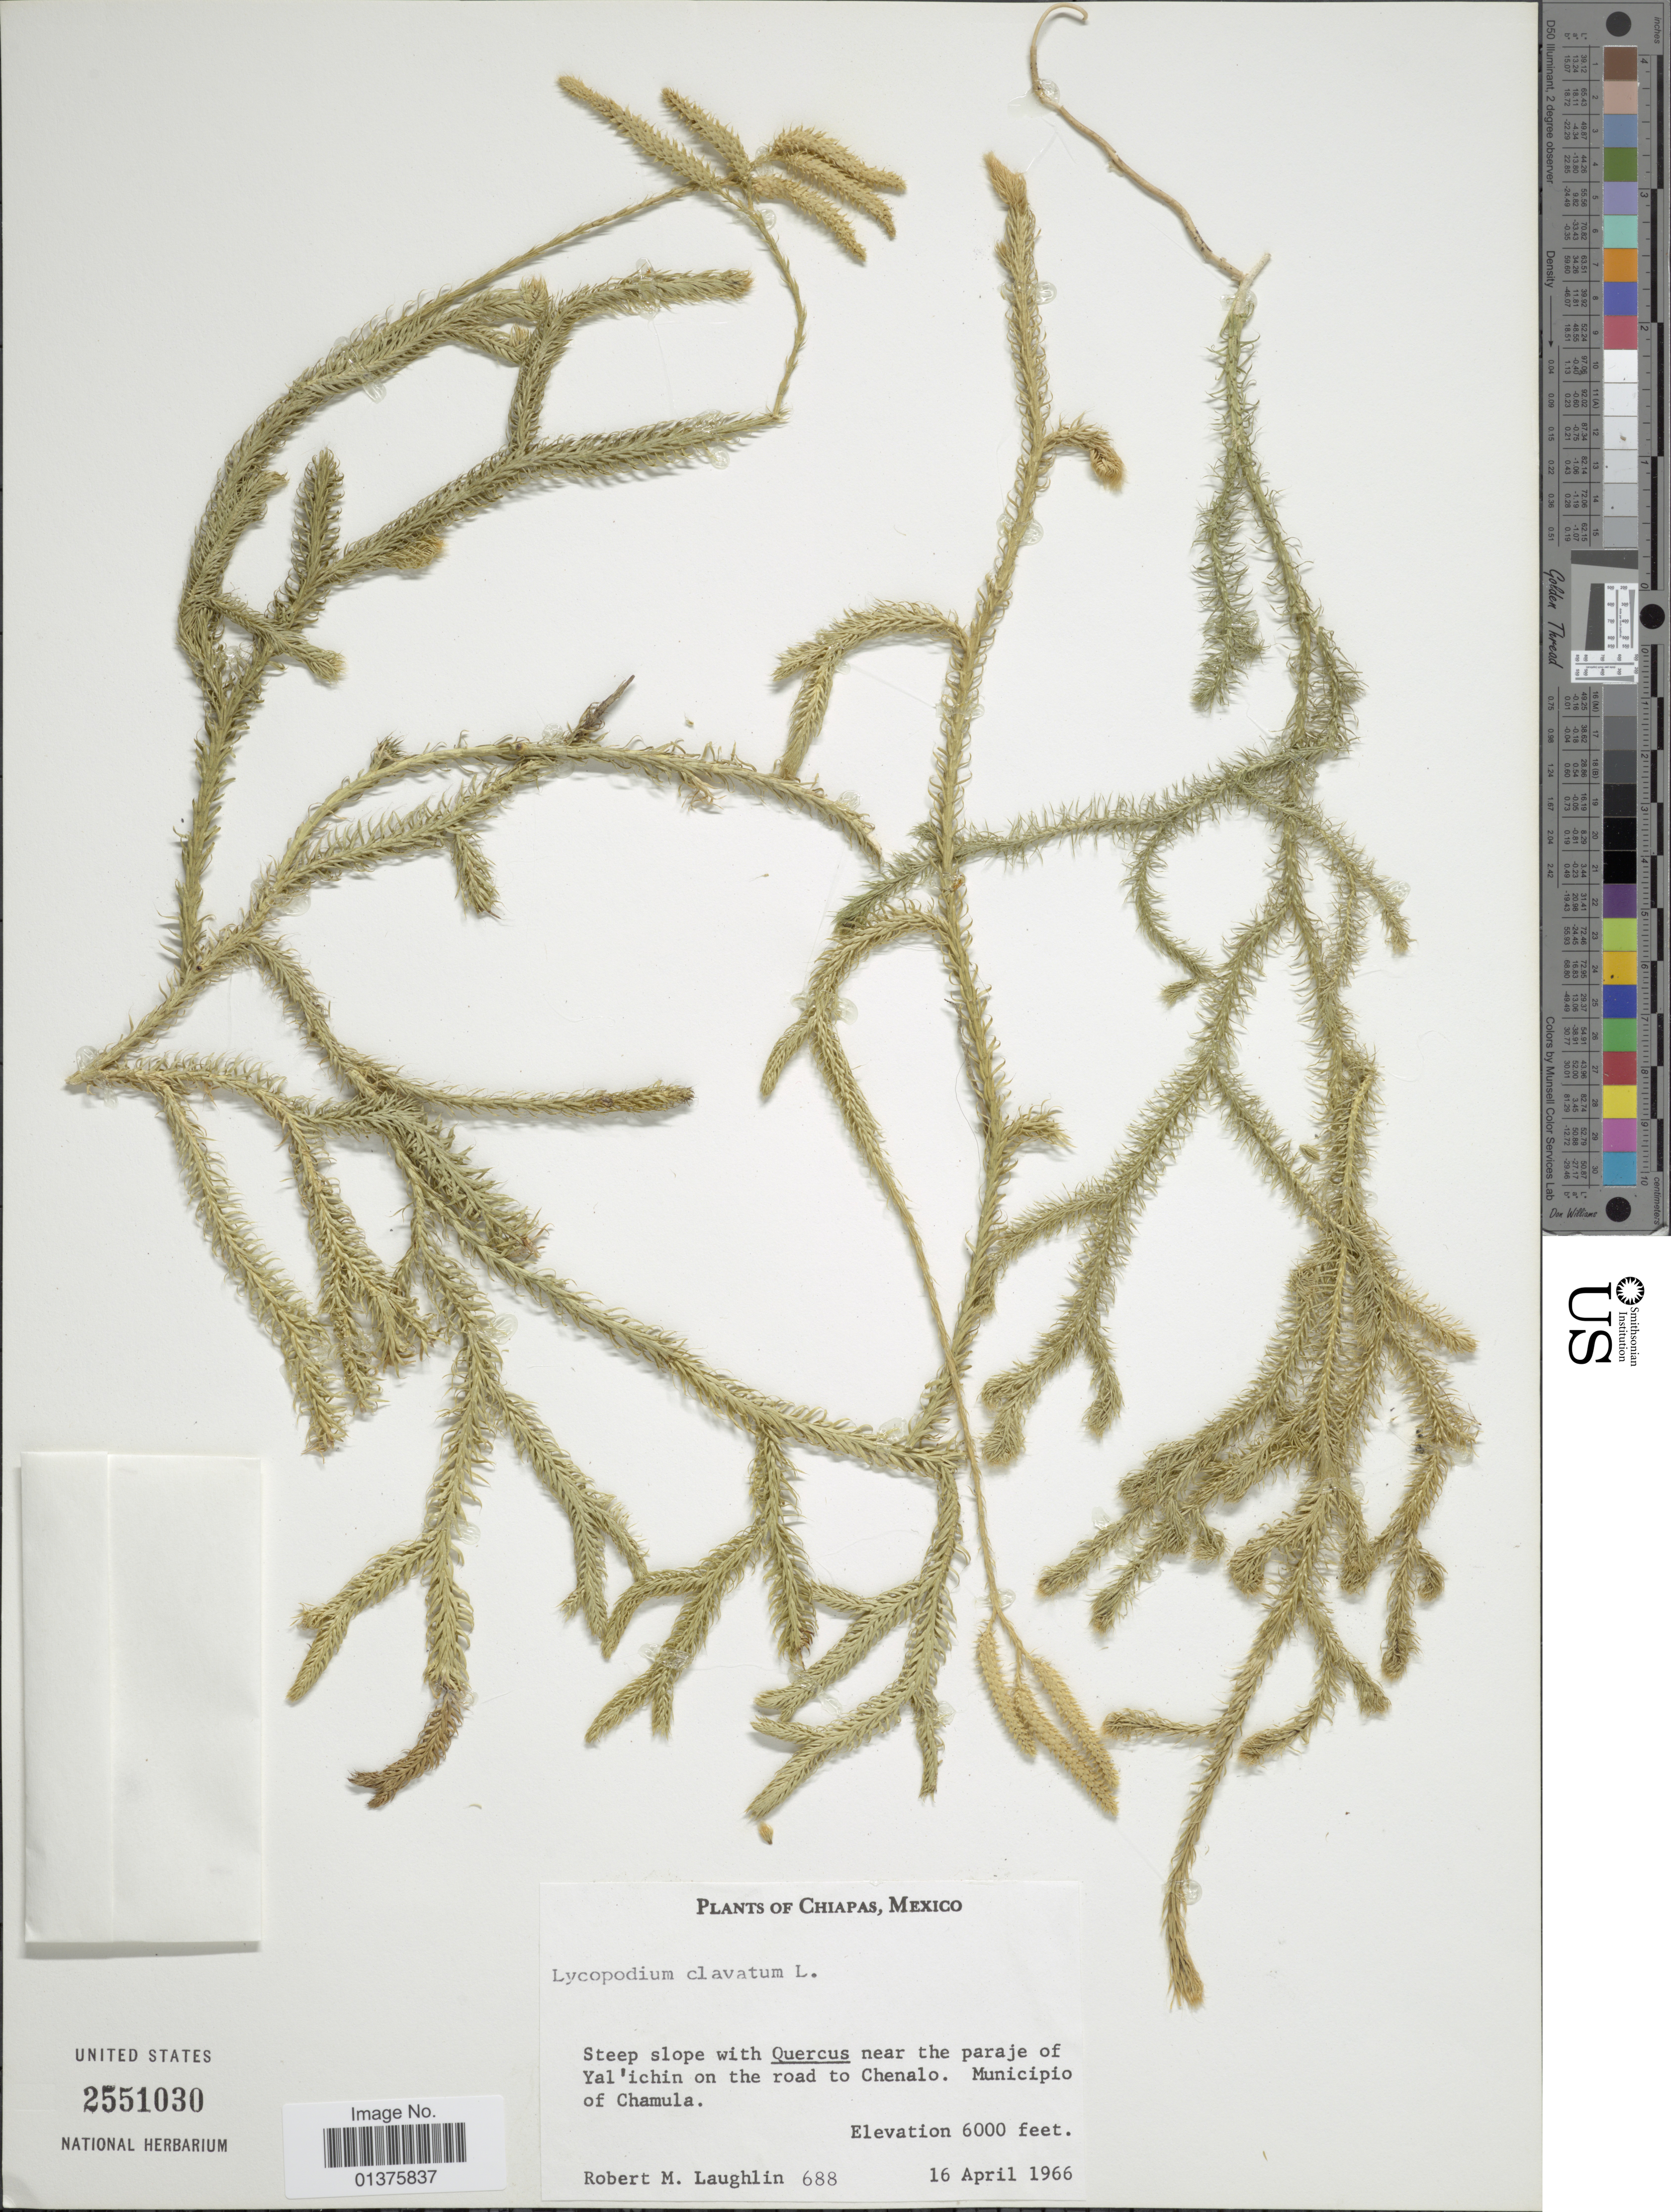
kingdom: Plantae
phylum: Tracheophyta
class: Lycopodiopsida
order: Lycopodiales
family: Lycopodiaceae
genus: Lycopodium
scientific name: Lycopodium clavatum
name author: L.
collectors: R. M. Laughlin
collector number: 688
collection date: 1966-04-16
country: Mexico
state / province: Chiapas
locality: Near the paraje of Yal'ichin on the road to Chenalo, Municipio of Chamula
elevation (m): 1829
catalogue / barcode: US 2551030